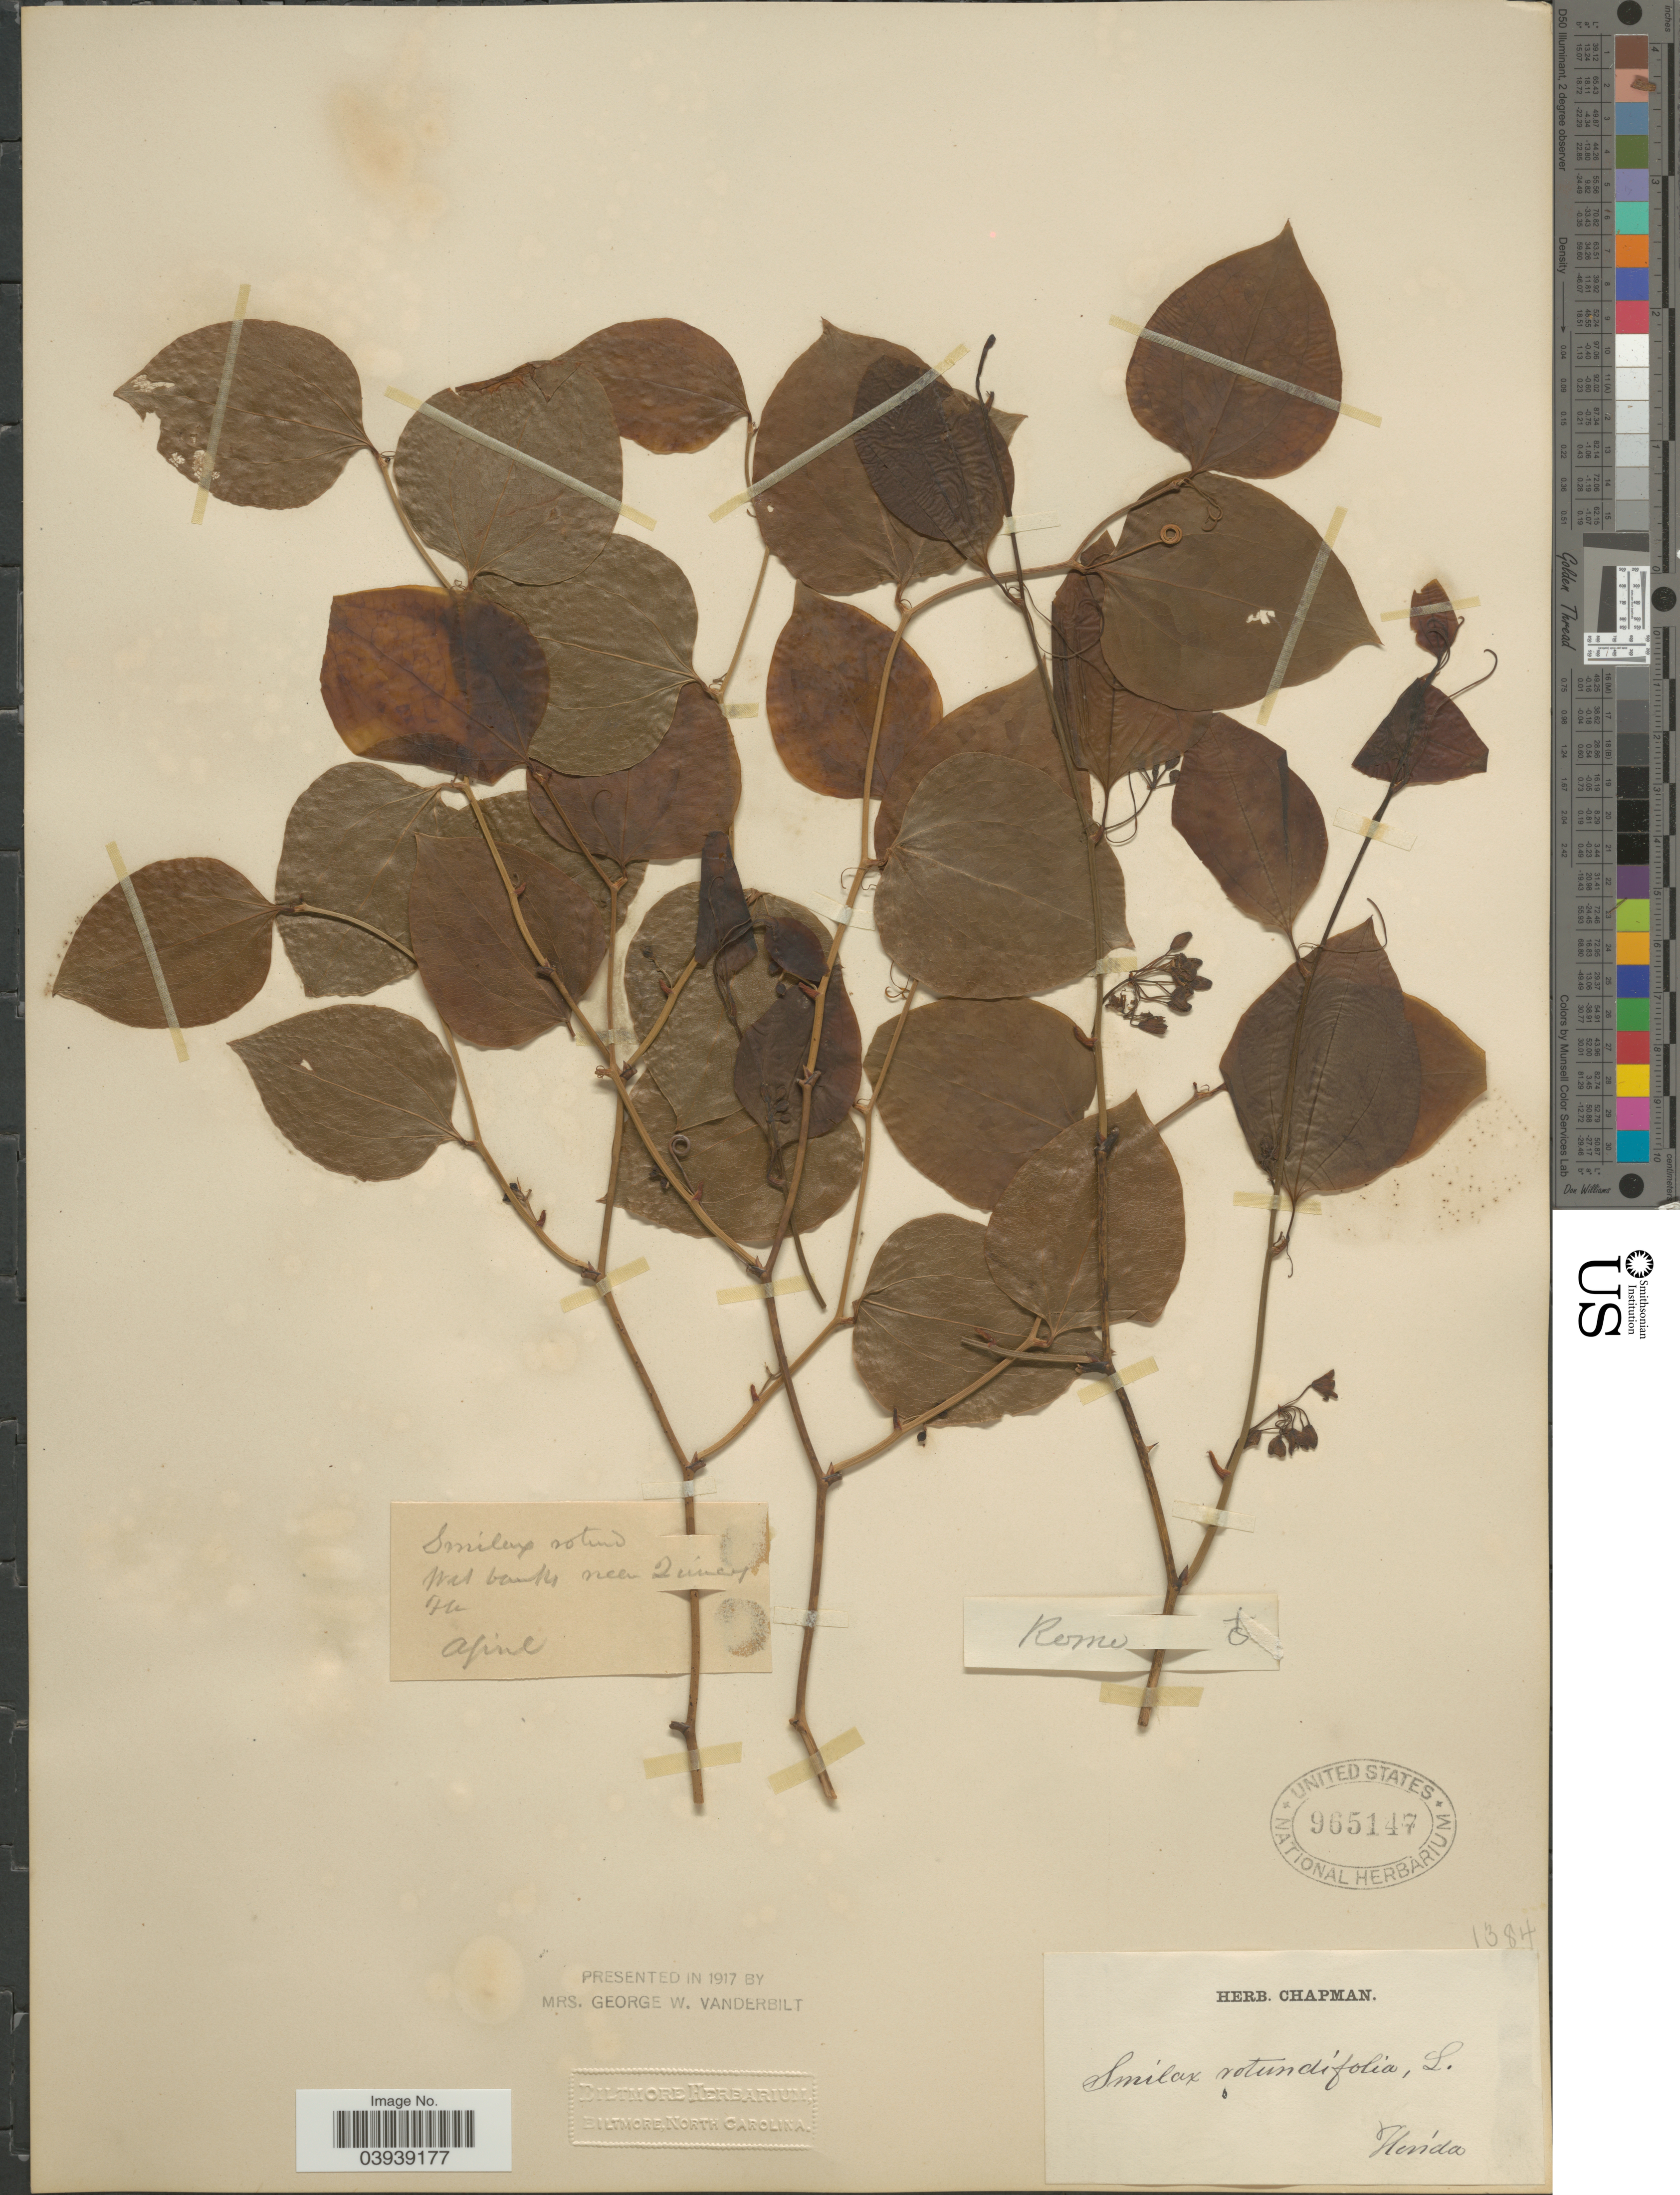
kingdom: Plantae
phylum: Tracheophyta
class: Liliopsida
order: Liliales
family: Smilacaceae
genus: Smilax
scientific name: Smilax rotundifolia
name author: L.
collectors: ex herb. Chapman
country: United States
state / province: Florida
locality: Wet banks near Quincy.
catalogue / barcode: US 965147